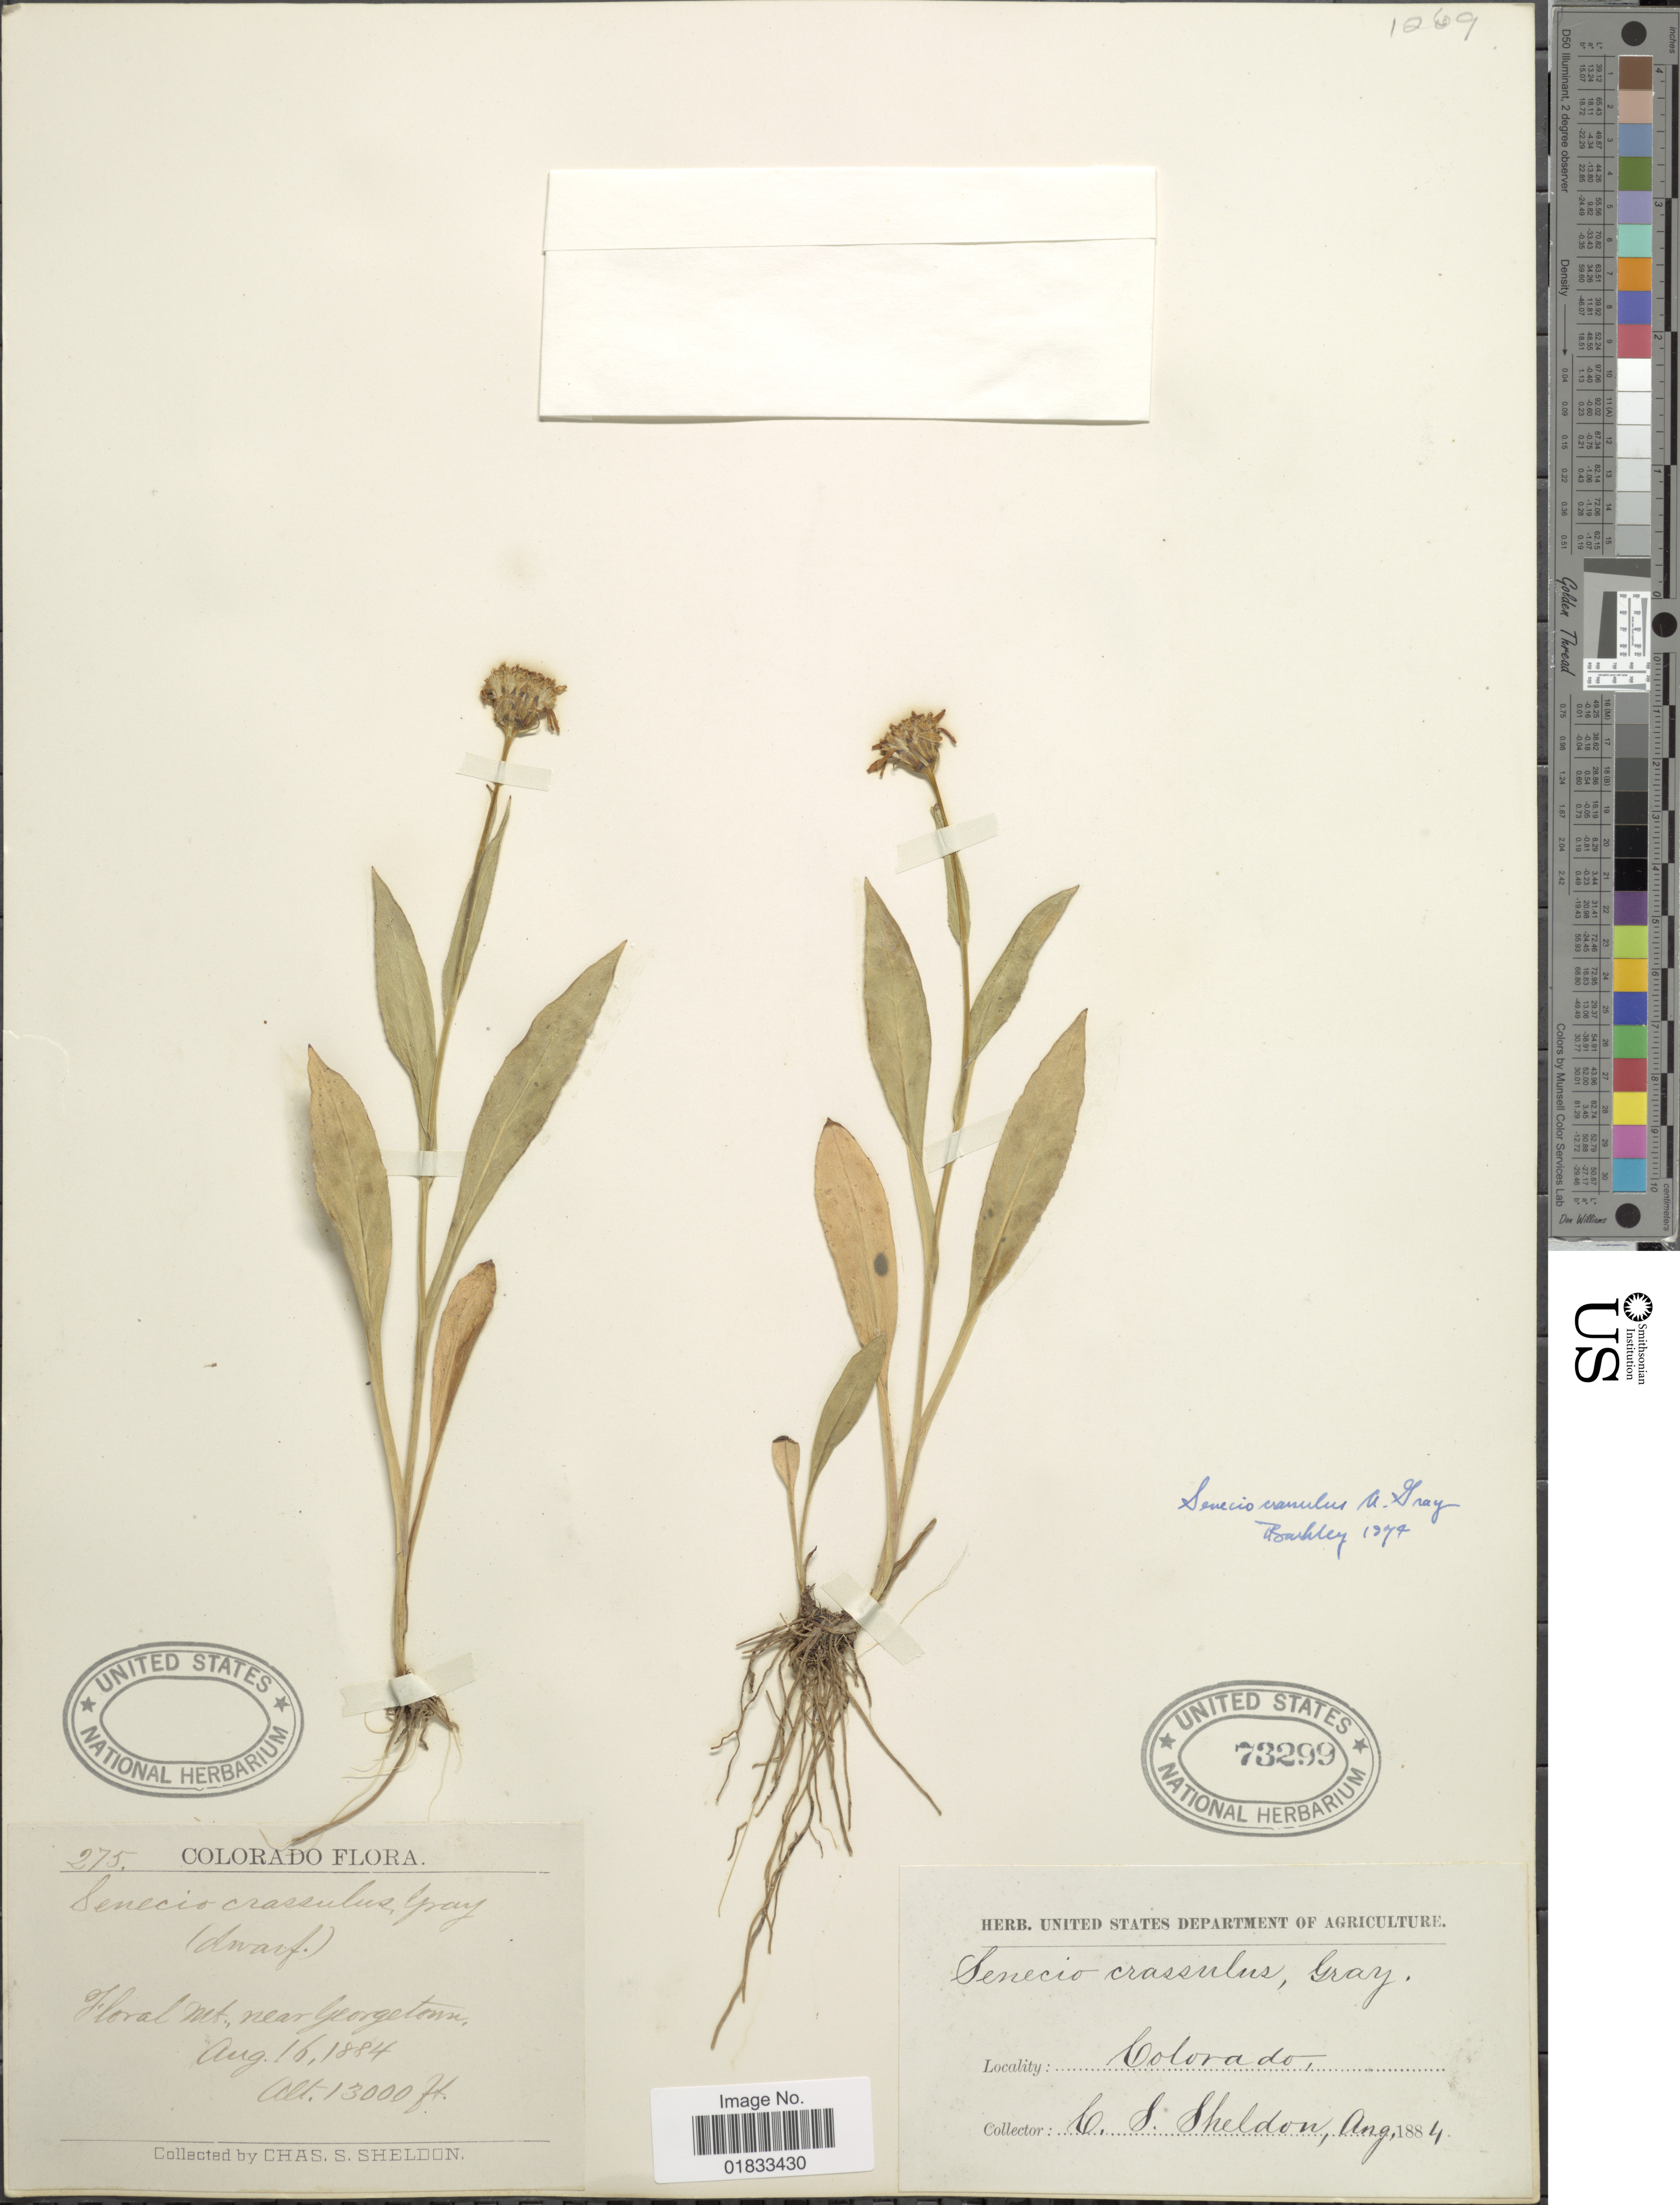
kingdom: Plantae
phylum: Tracheophyta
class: Magnoliopsida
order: Asterales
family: Asteraceae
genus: Senecio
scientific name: Senecio crassulus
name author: A. Gray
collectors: C. S. Sheldon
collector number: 275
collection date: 1884-08-16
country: United States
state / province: Colorado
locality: Floral Mt. near Georgetown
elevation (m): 3962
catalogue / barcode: US 73299